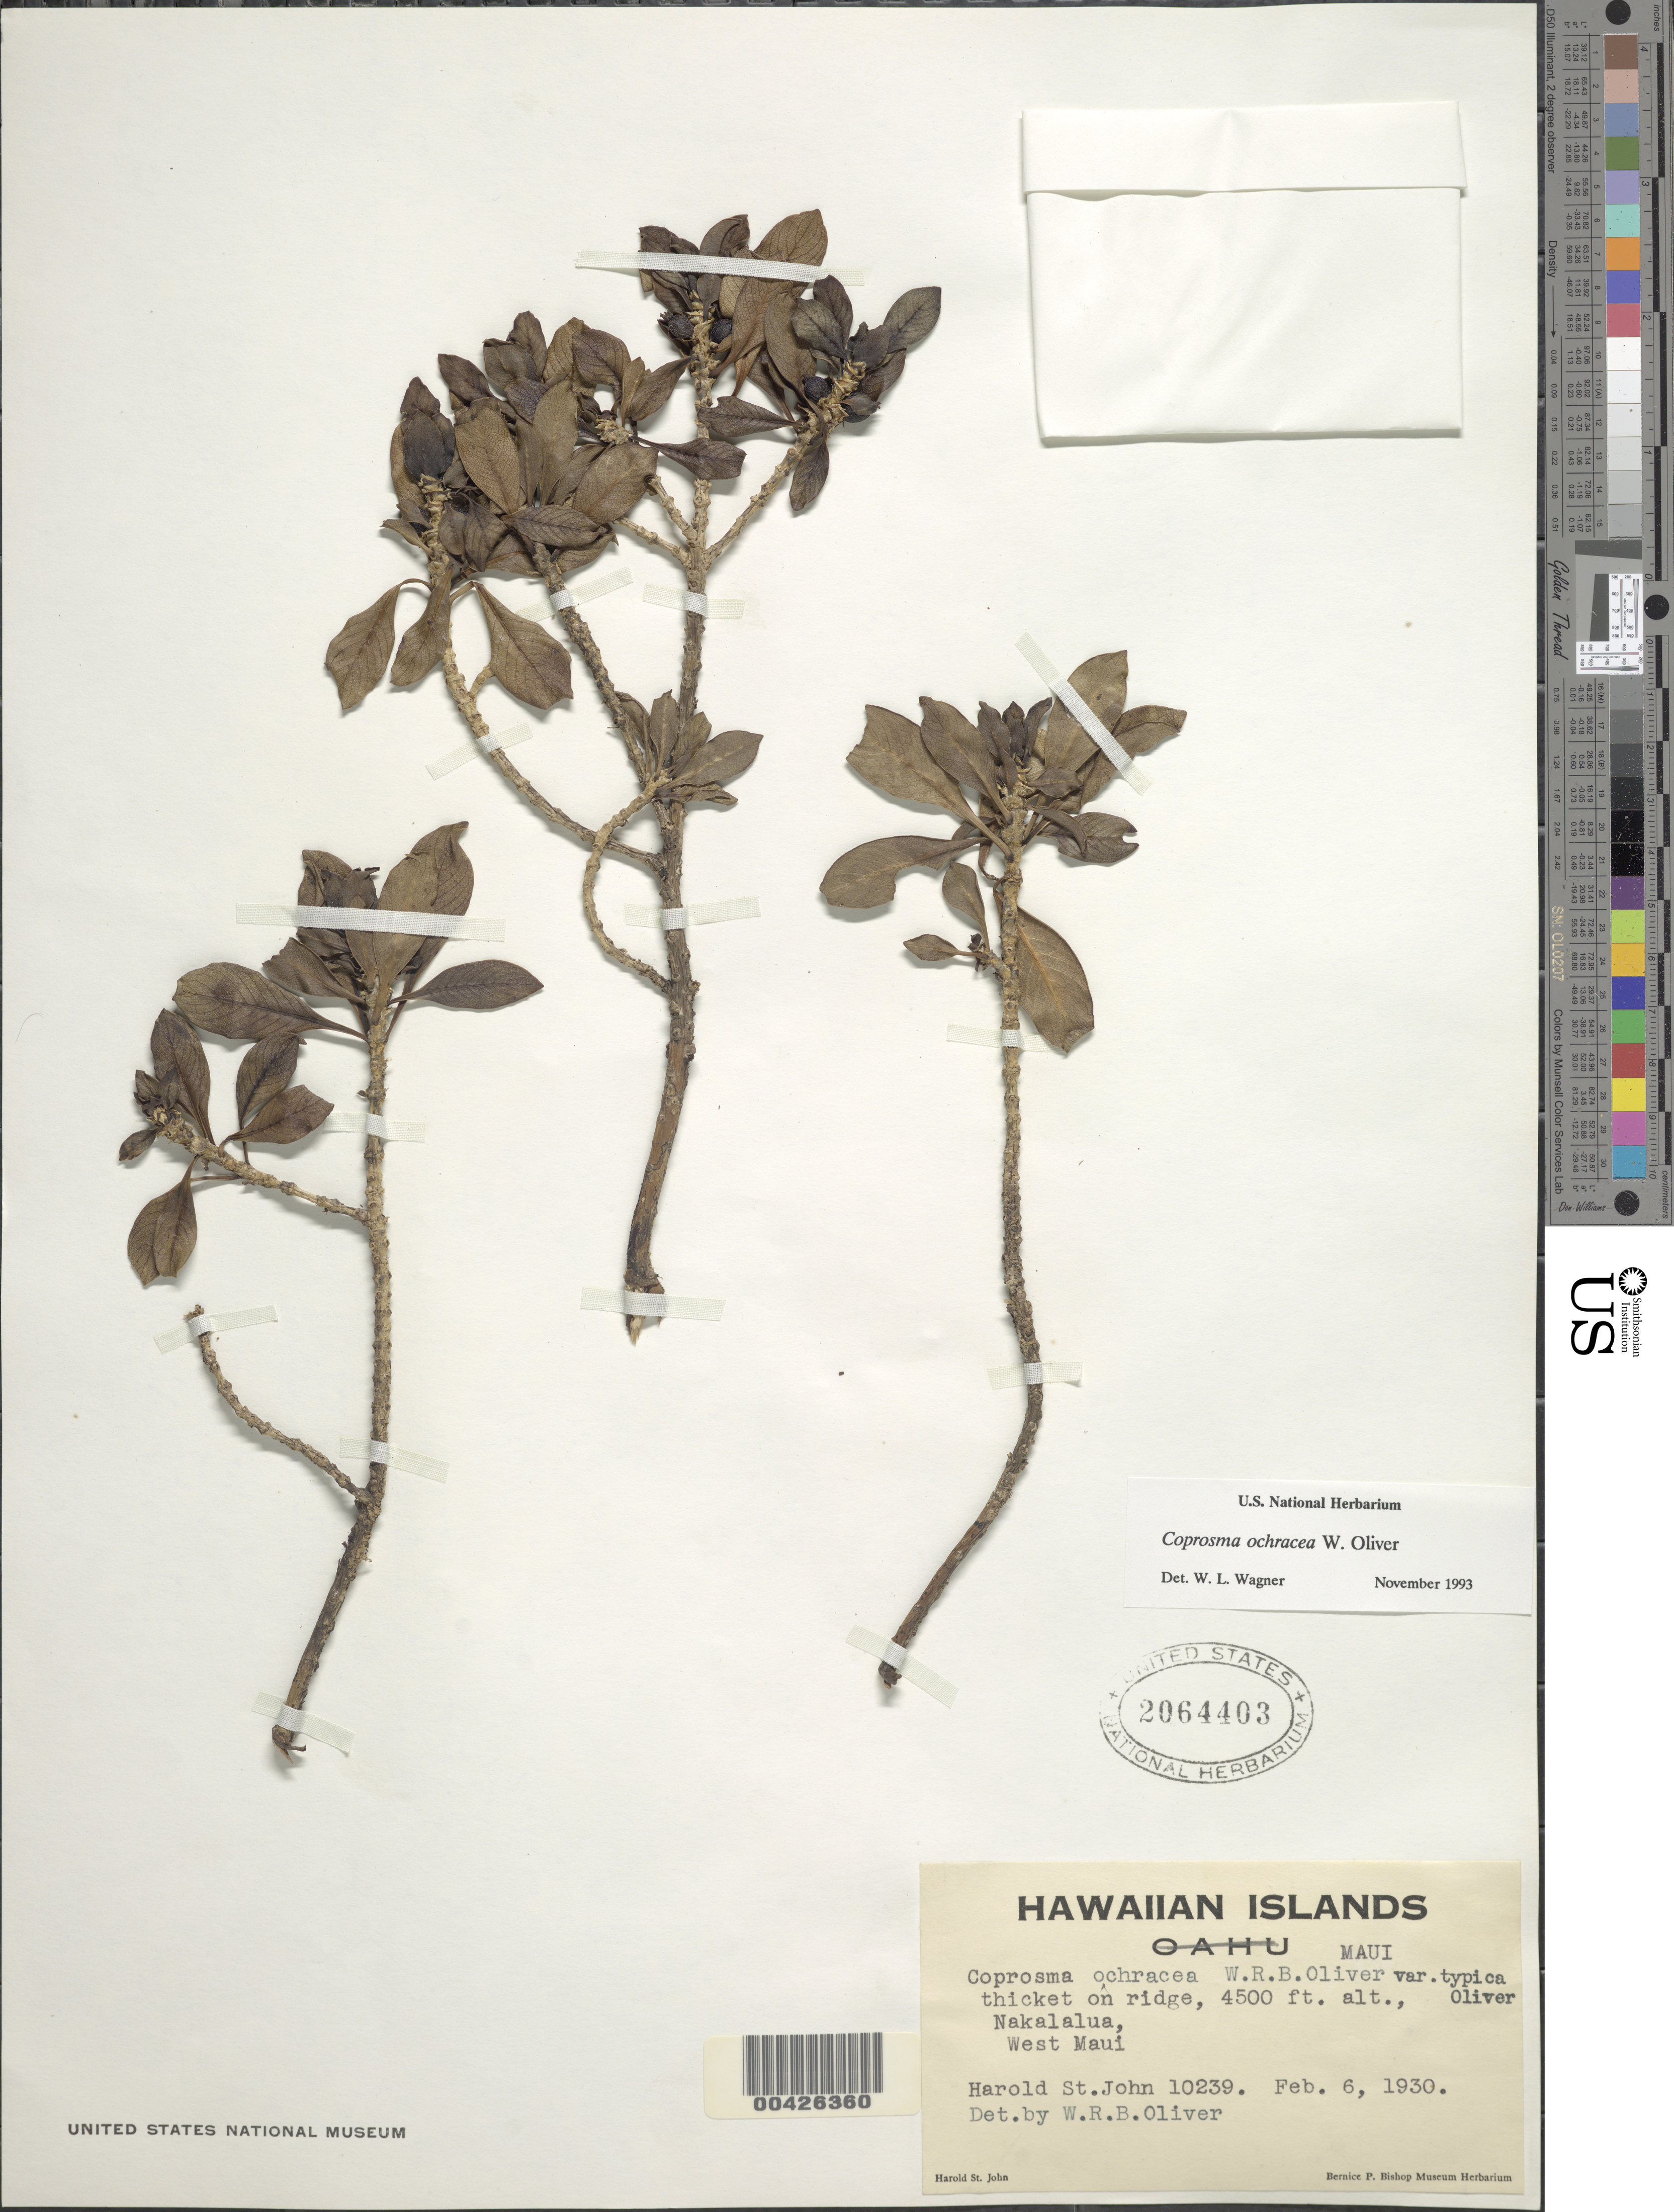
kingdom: Plantae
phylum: Tracheophyta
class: Magnoliopsida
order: Gentianales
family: Rubiaceae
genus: Coprosma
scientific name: Coprosma ochracea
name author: W.R.B. Oliv.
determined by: Wagner, W. L., (BOT), Smithsonian Institution - National Museum of Natural History (UNITED STATES)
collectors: H. St. John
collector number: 10239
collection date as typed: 6 Feb 1930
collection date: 1930-02-06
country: United States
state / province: Hawaii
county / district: Maui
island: Maui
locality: Nakalalua, West Maui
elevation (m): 1372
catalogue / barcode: US 2064403